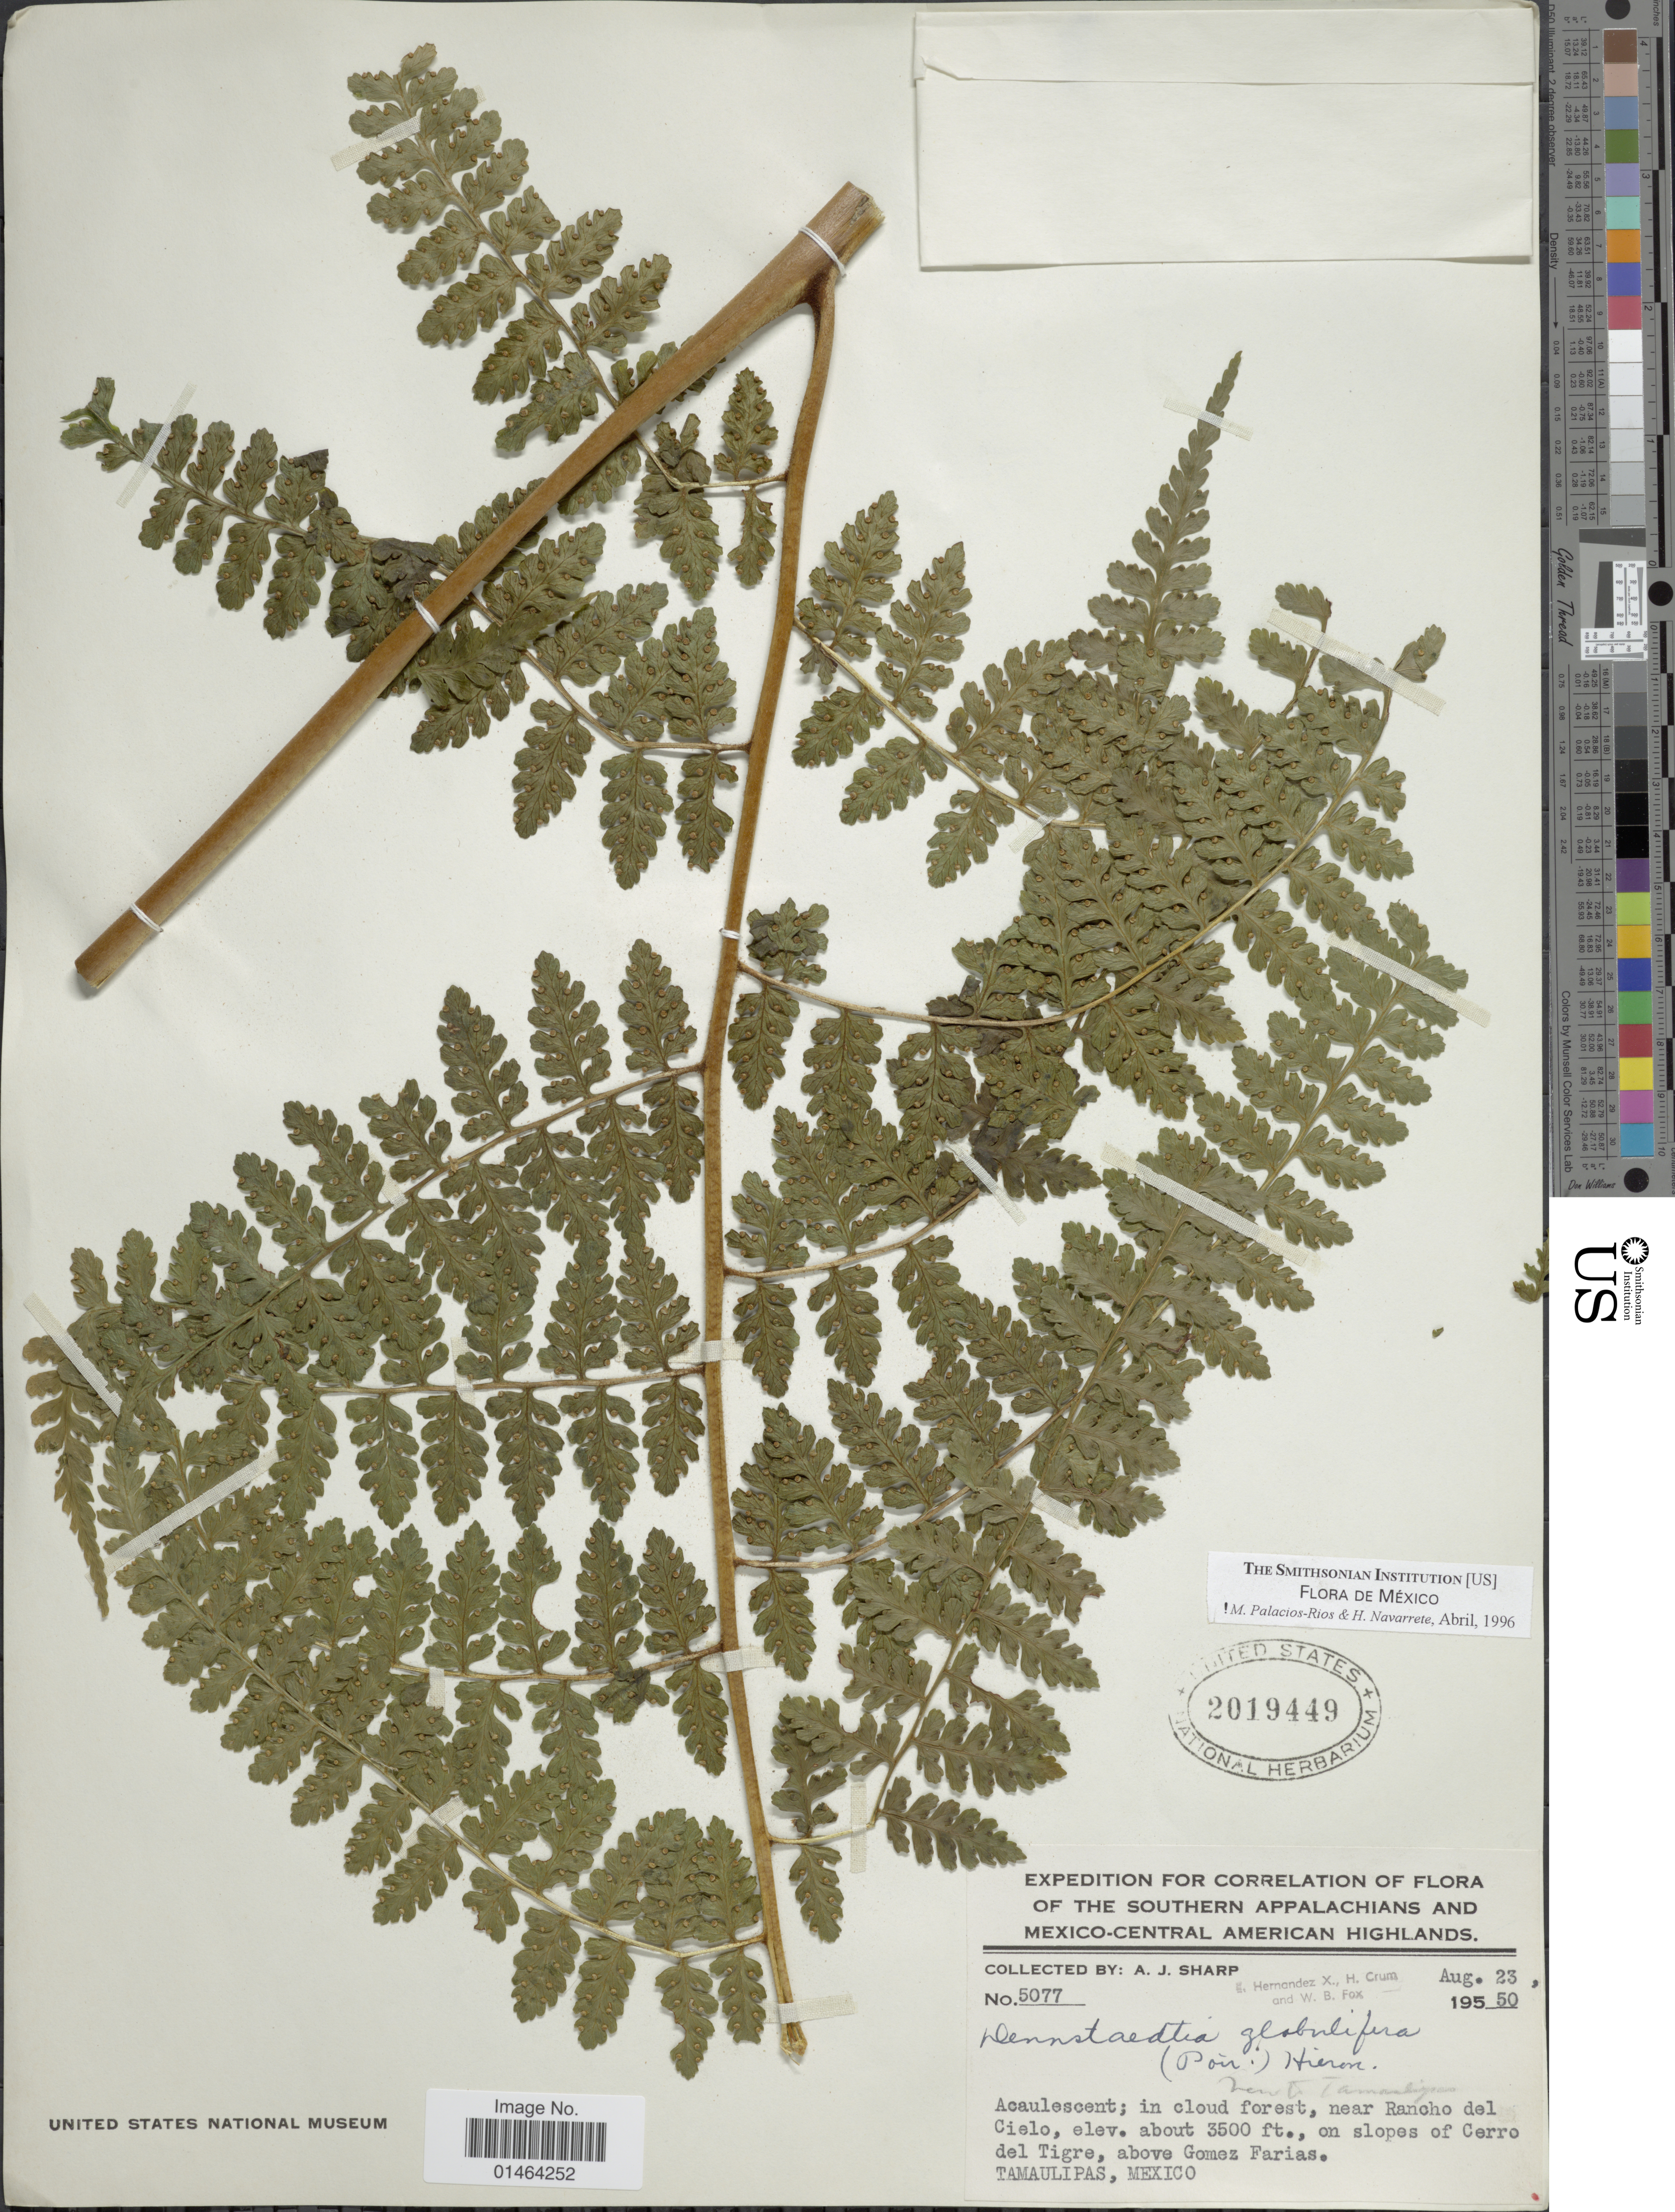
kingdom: Plantae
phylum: Tracheophyta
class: Polypodiopsida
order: Polypodiales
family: Dennstaedtiaceae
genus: Dennstaedtia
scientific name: Dennstaedtia globulifera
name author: (Poir.) Hieron.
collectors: A. J. Sharp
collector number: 5077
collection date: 1950-08-23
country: Mexico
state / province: Tamaulipas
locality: Acaulescent; in cloud forest, near Rancho del Cielo, on slopes of Cerro del Tigre, above Gomez Farias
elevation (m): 1067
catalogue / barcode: US 2019449